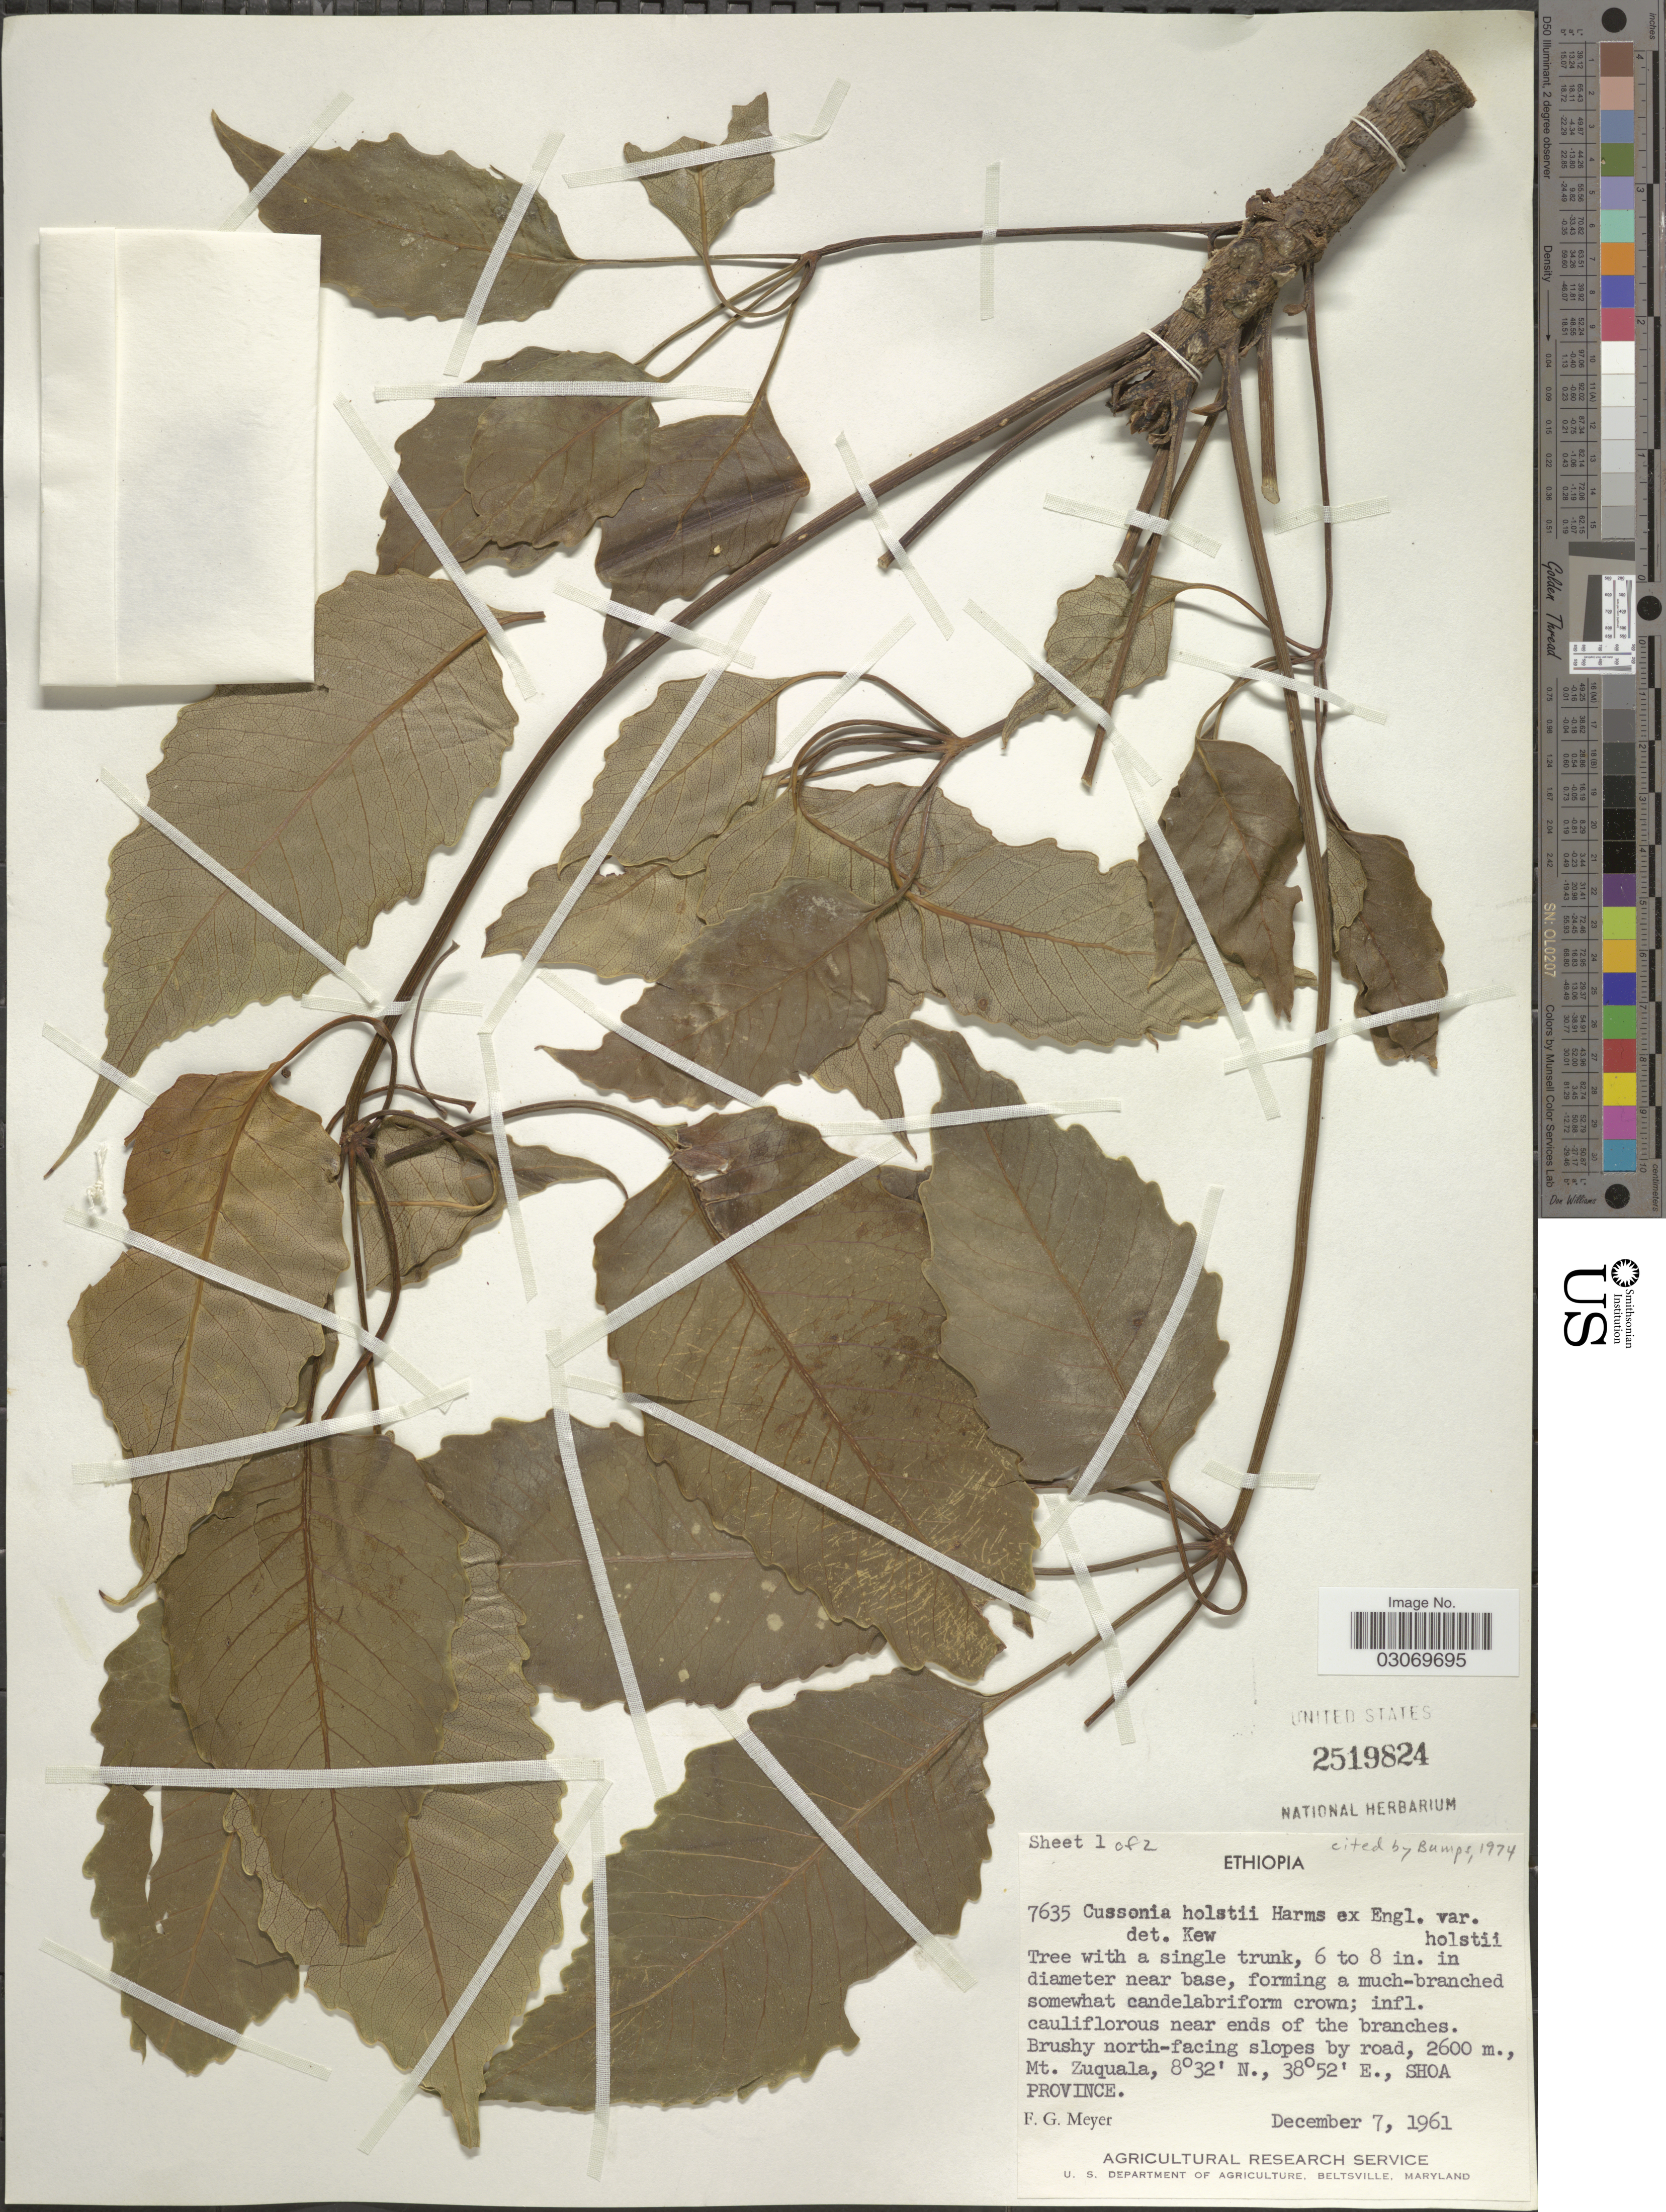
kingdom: Plantae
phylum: Tracheophyta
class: Magnoliopsida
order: Apiales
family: Araliaceae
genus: Cussonia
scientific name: Cussonia holstii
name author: Harms ex Engl.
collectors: F. G. Meyer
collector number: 7635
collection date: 1961-12-07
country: Ethiopia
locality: Mt. Zuquala, Shoa Province.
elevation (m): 2600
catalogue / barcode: US 2519824